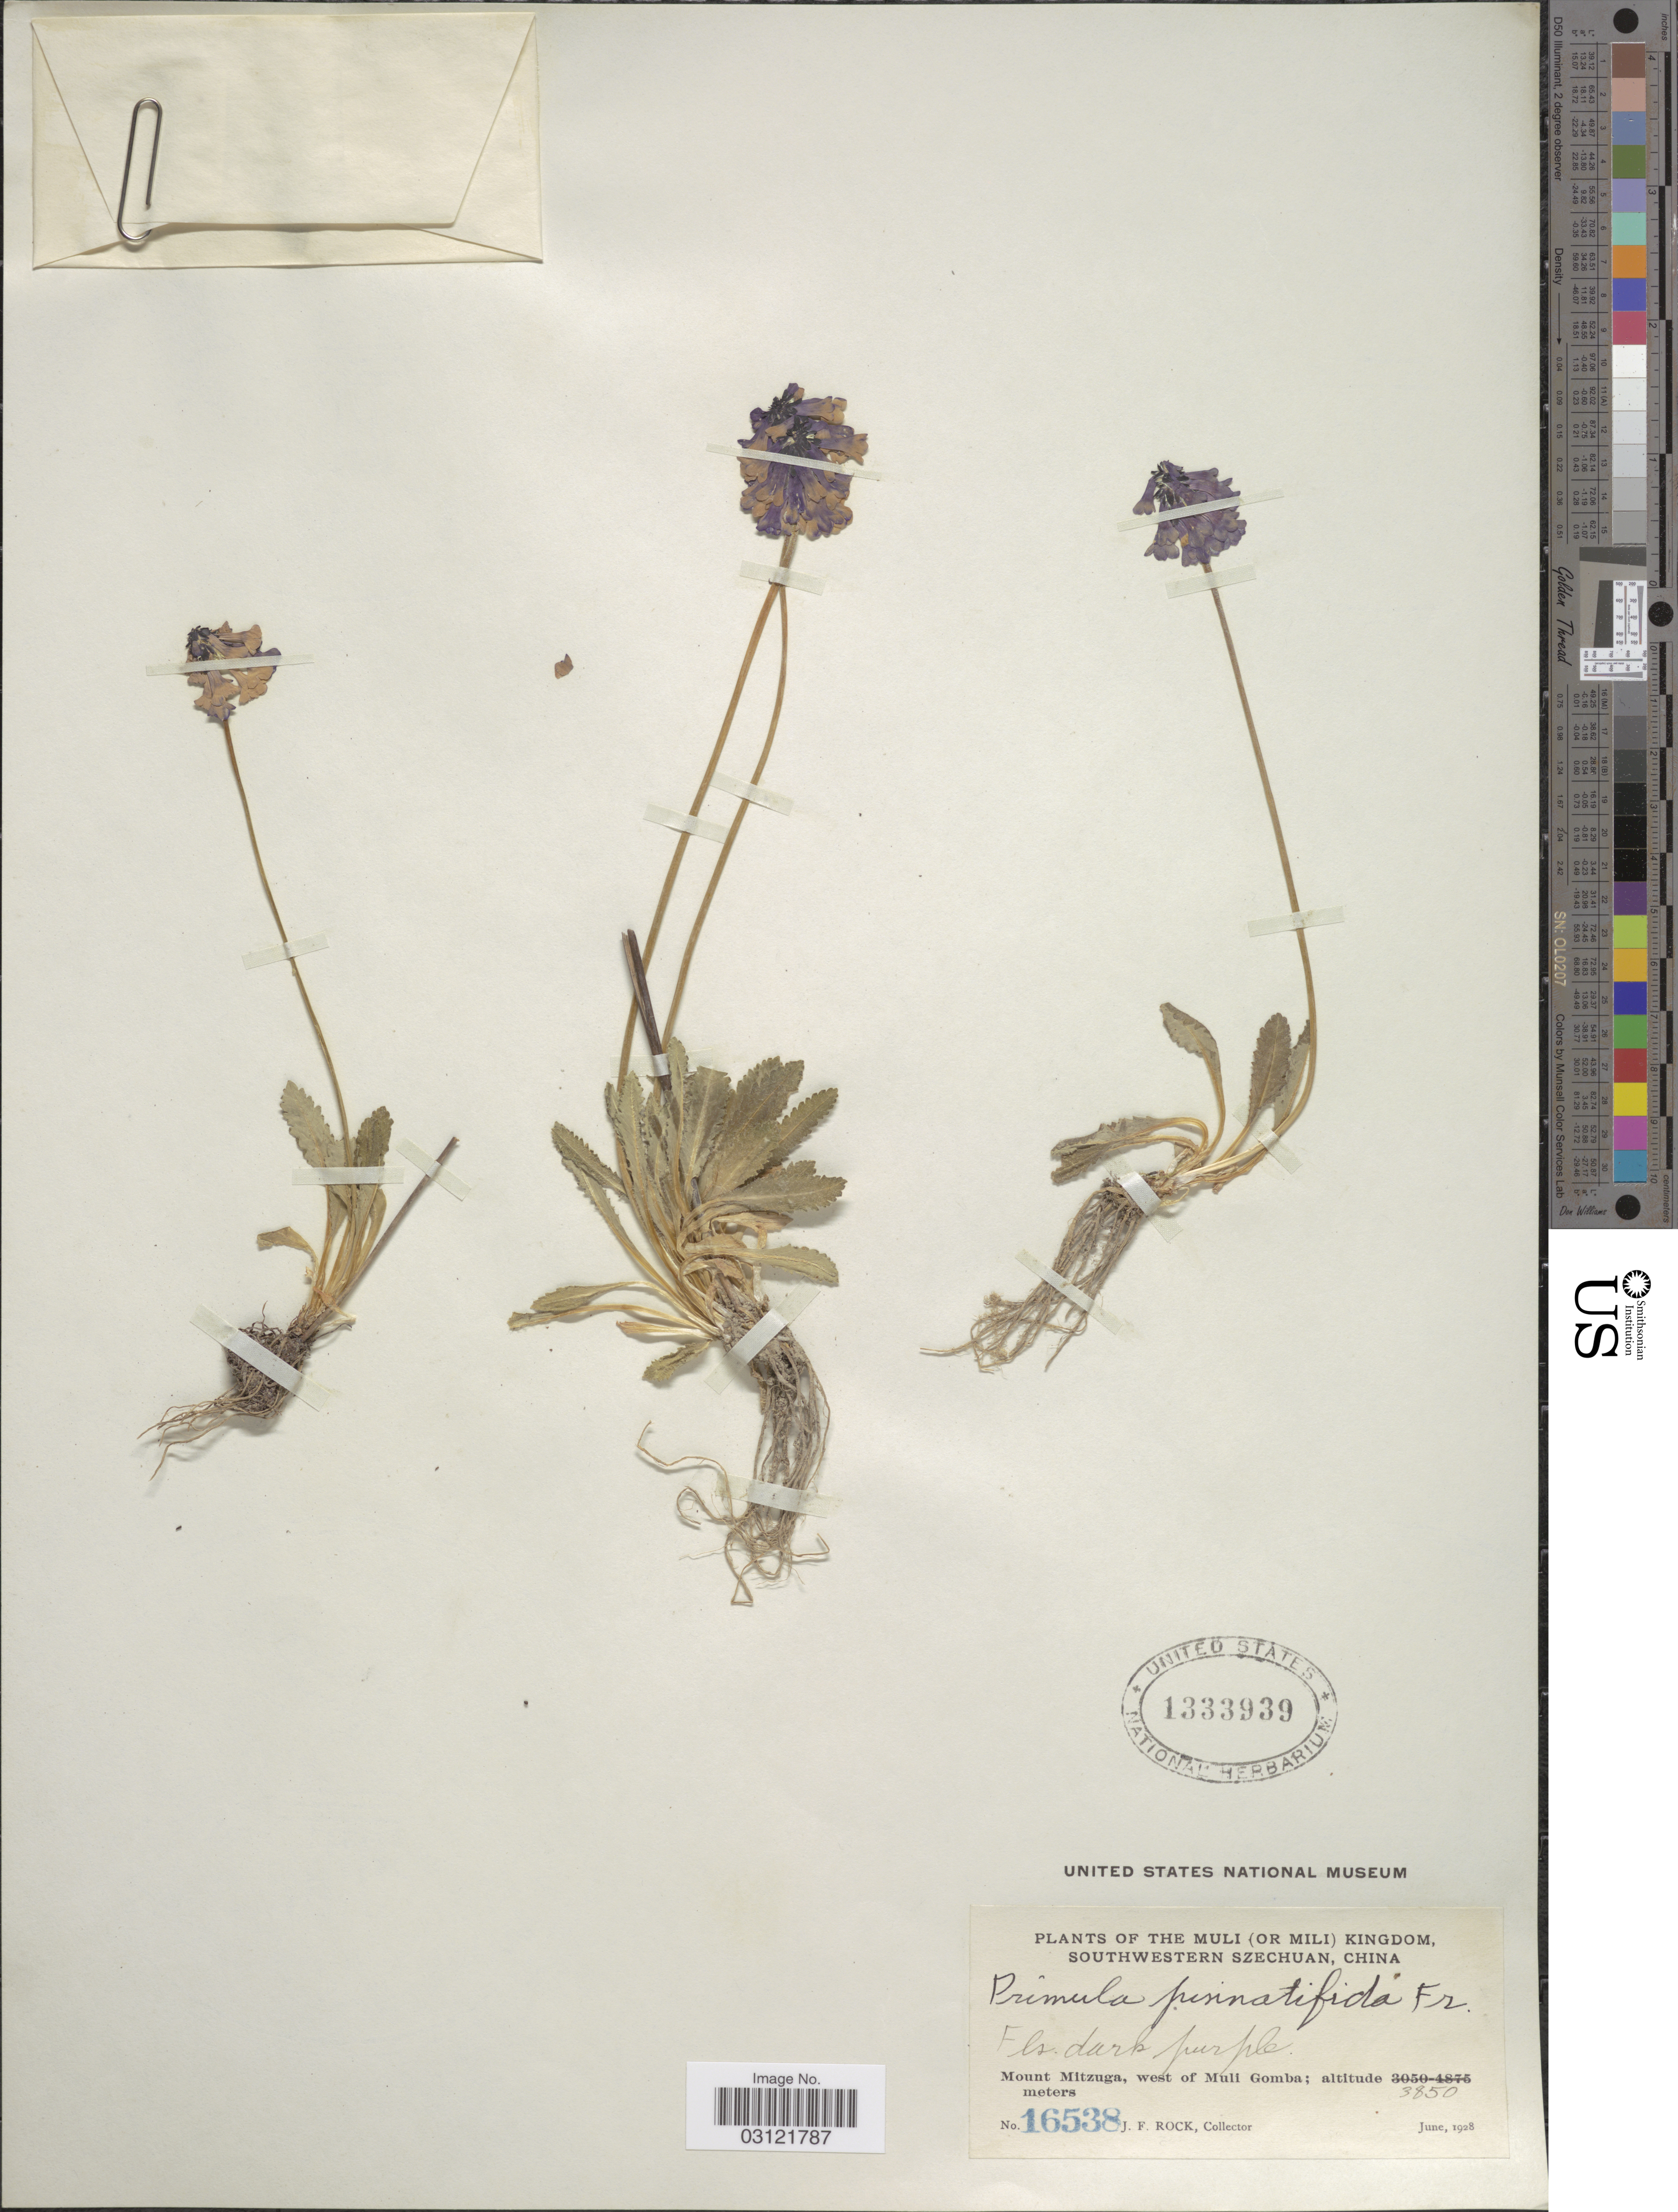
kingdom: Plantae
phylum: Tracheophyta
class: Magnoliopsida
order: Ericales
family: Primulaceae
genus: Primula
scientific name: Primula pinnatifida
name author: Franch.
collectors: J. Rock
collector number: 16538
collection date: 1928-06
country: China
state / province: Sichuan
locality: The Muli (or Mili) Kingdom, Southwestern Szechuan. Mount Mitzuga, west of Muli Gomba.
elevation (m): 3850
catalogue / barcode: US 1333939